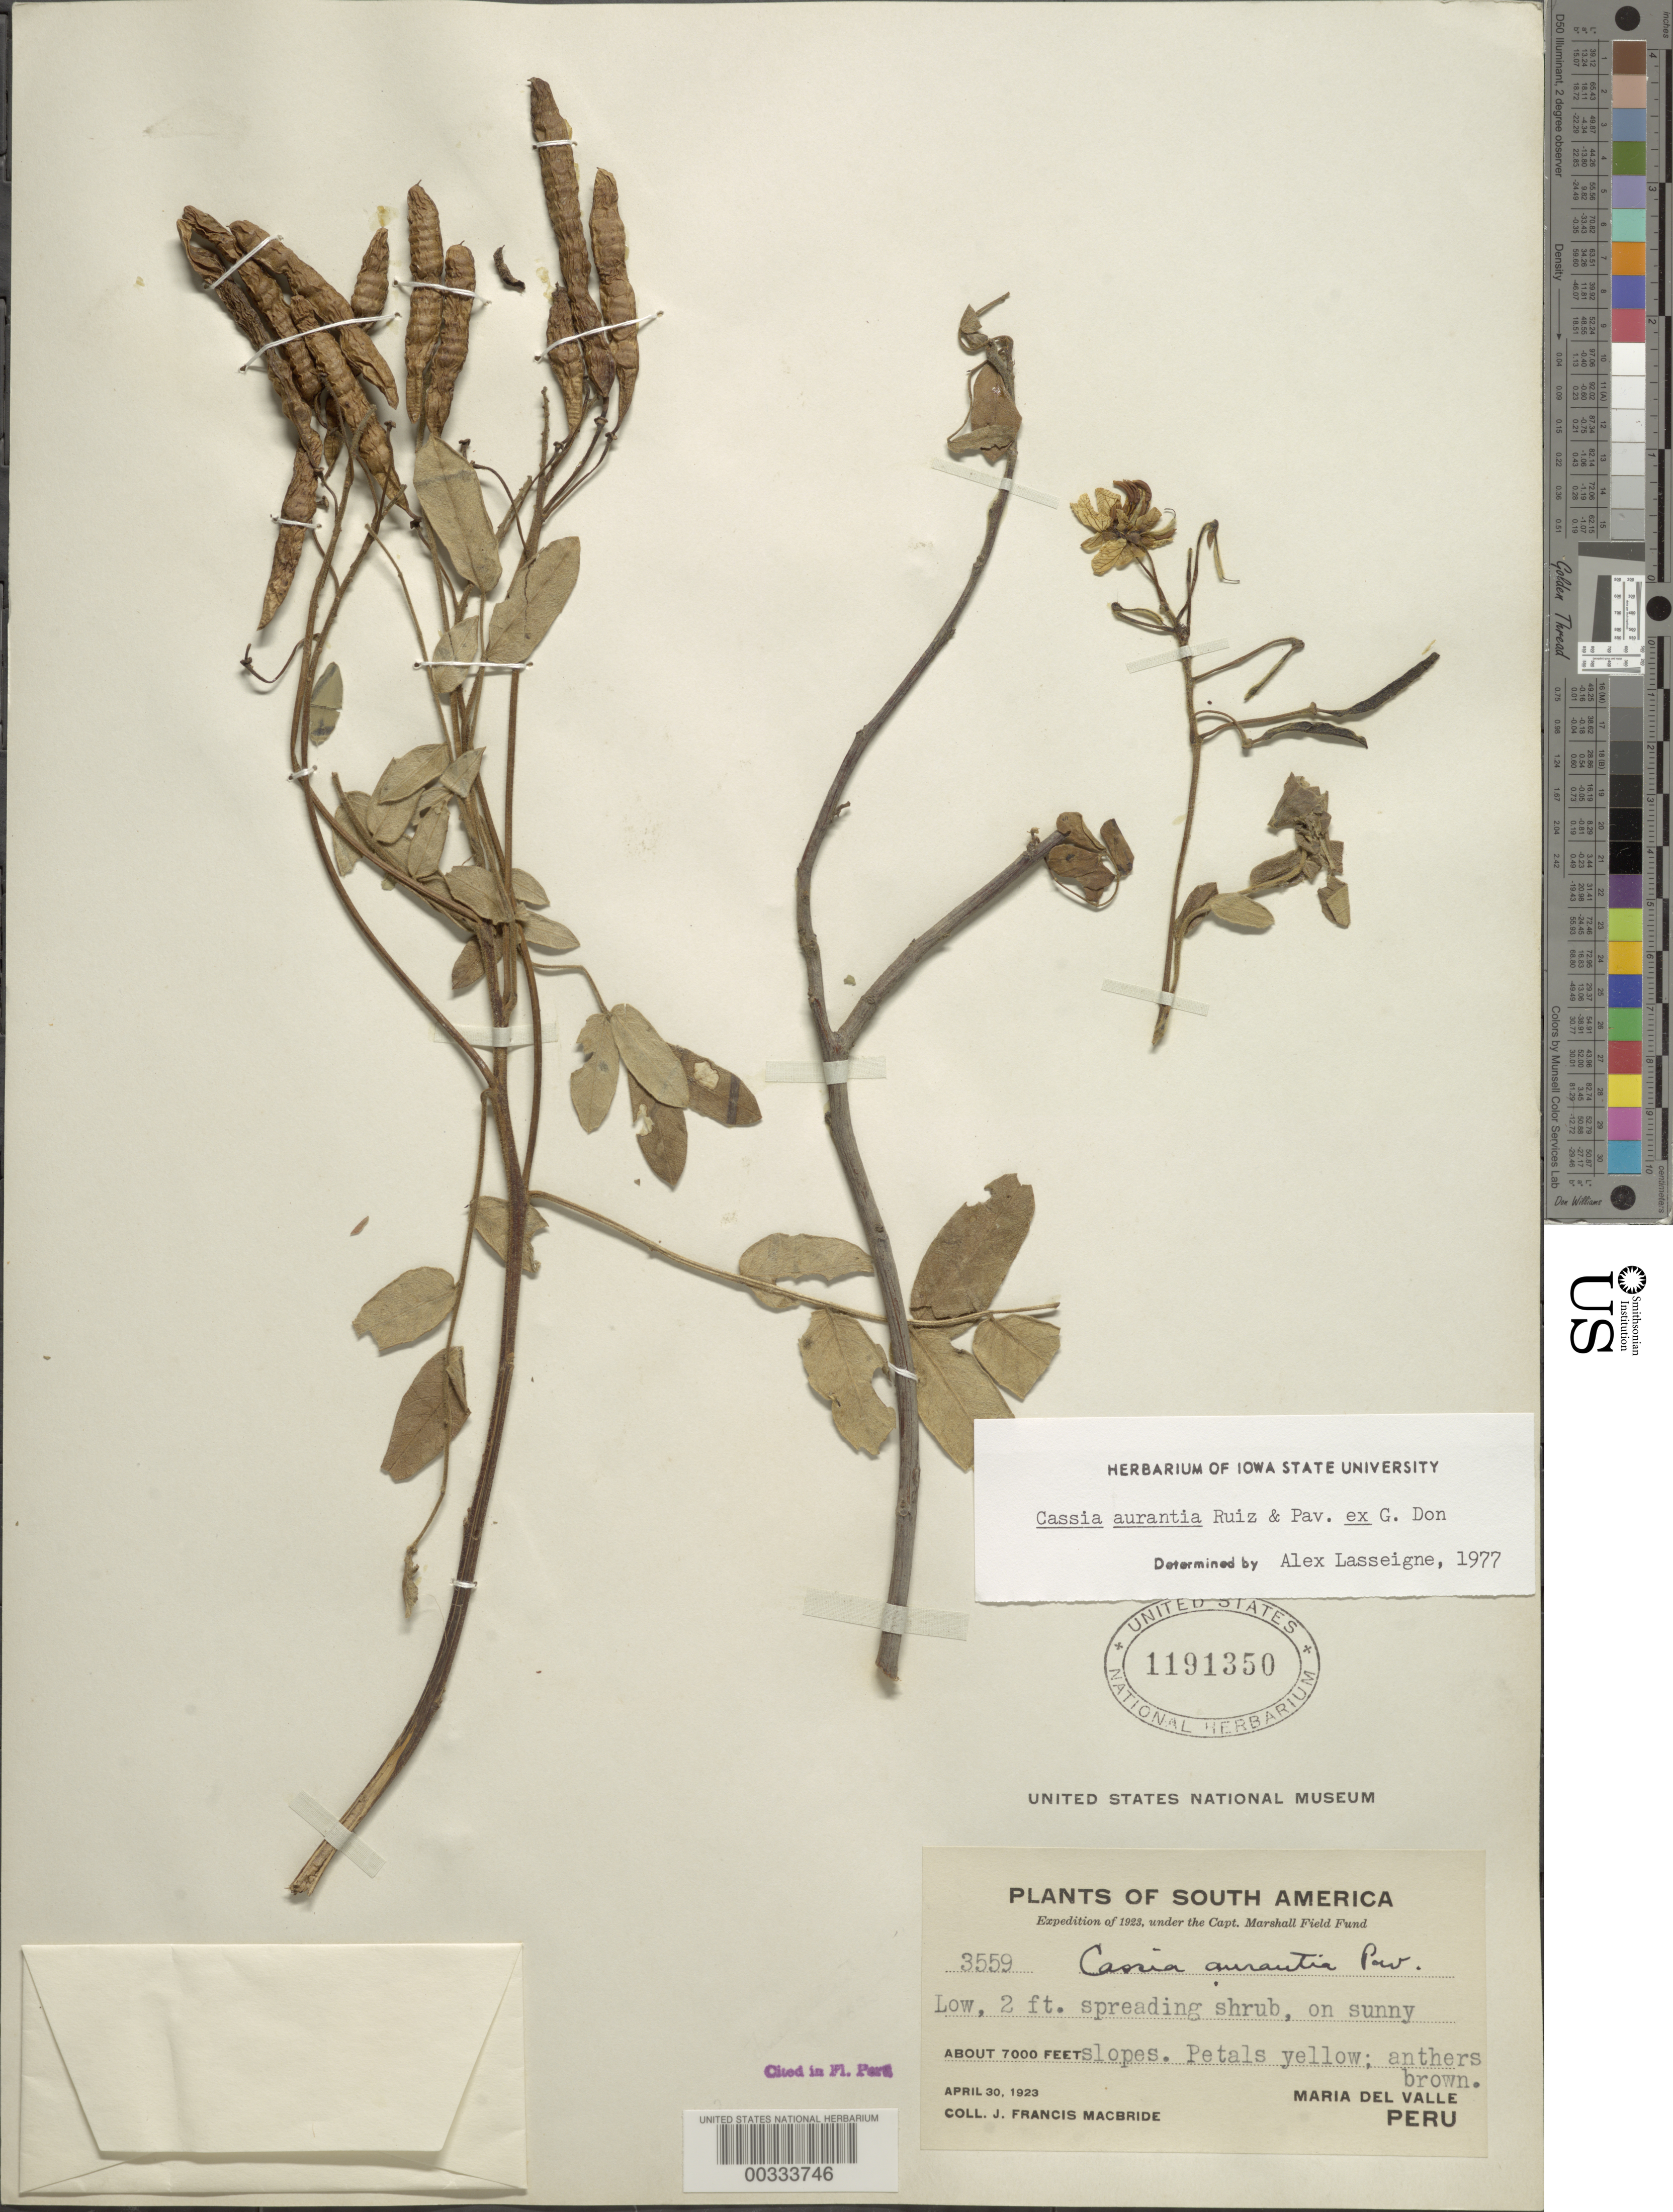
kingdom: Plantae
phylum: Tracheophyta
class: Magnoliopsida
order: Fabales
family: Fabaceae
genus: Senna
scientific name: Senna aurantia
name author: (Ruiz & Pav. ex G. Don) H.S. Irwin & Barneby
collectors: J. F. Macbride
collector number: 3559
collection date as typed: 30 Apr 1923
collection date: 1923-04-30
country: Peru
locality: Maria del Valle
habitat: Sunny slopes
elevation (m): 2134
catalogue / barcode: US 1191350